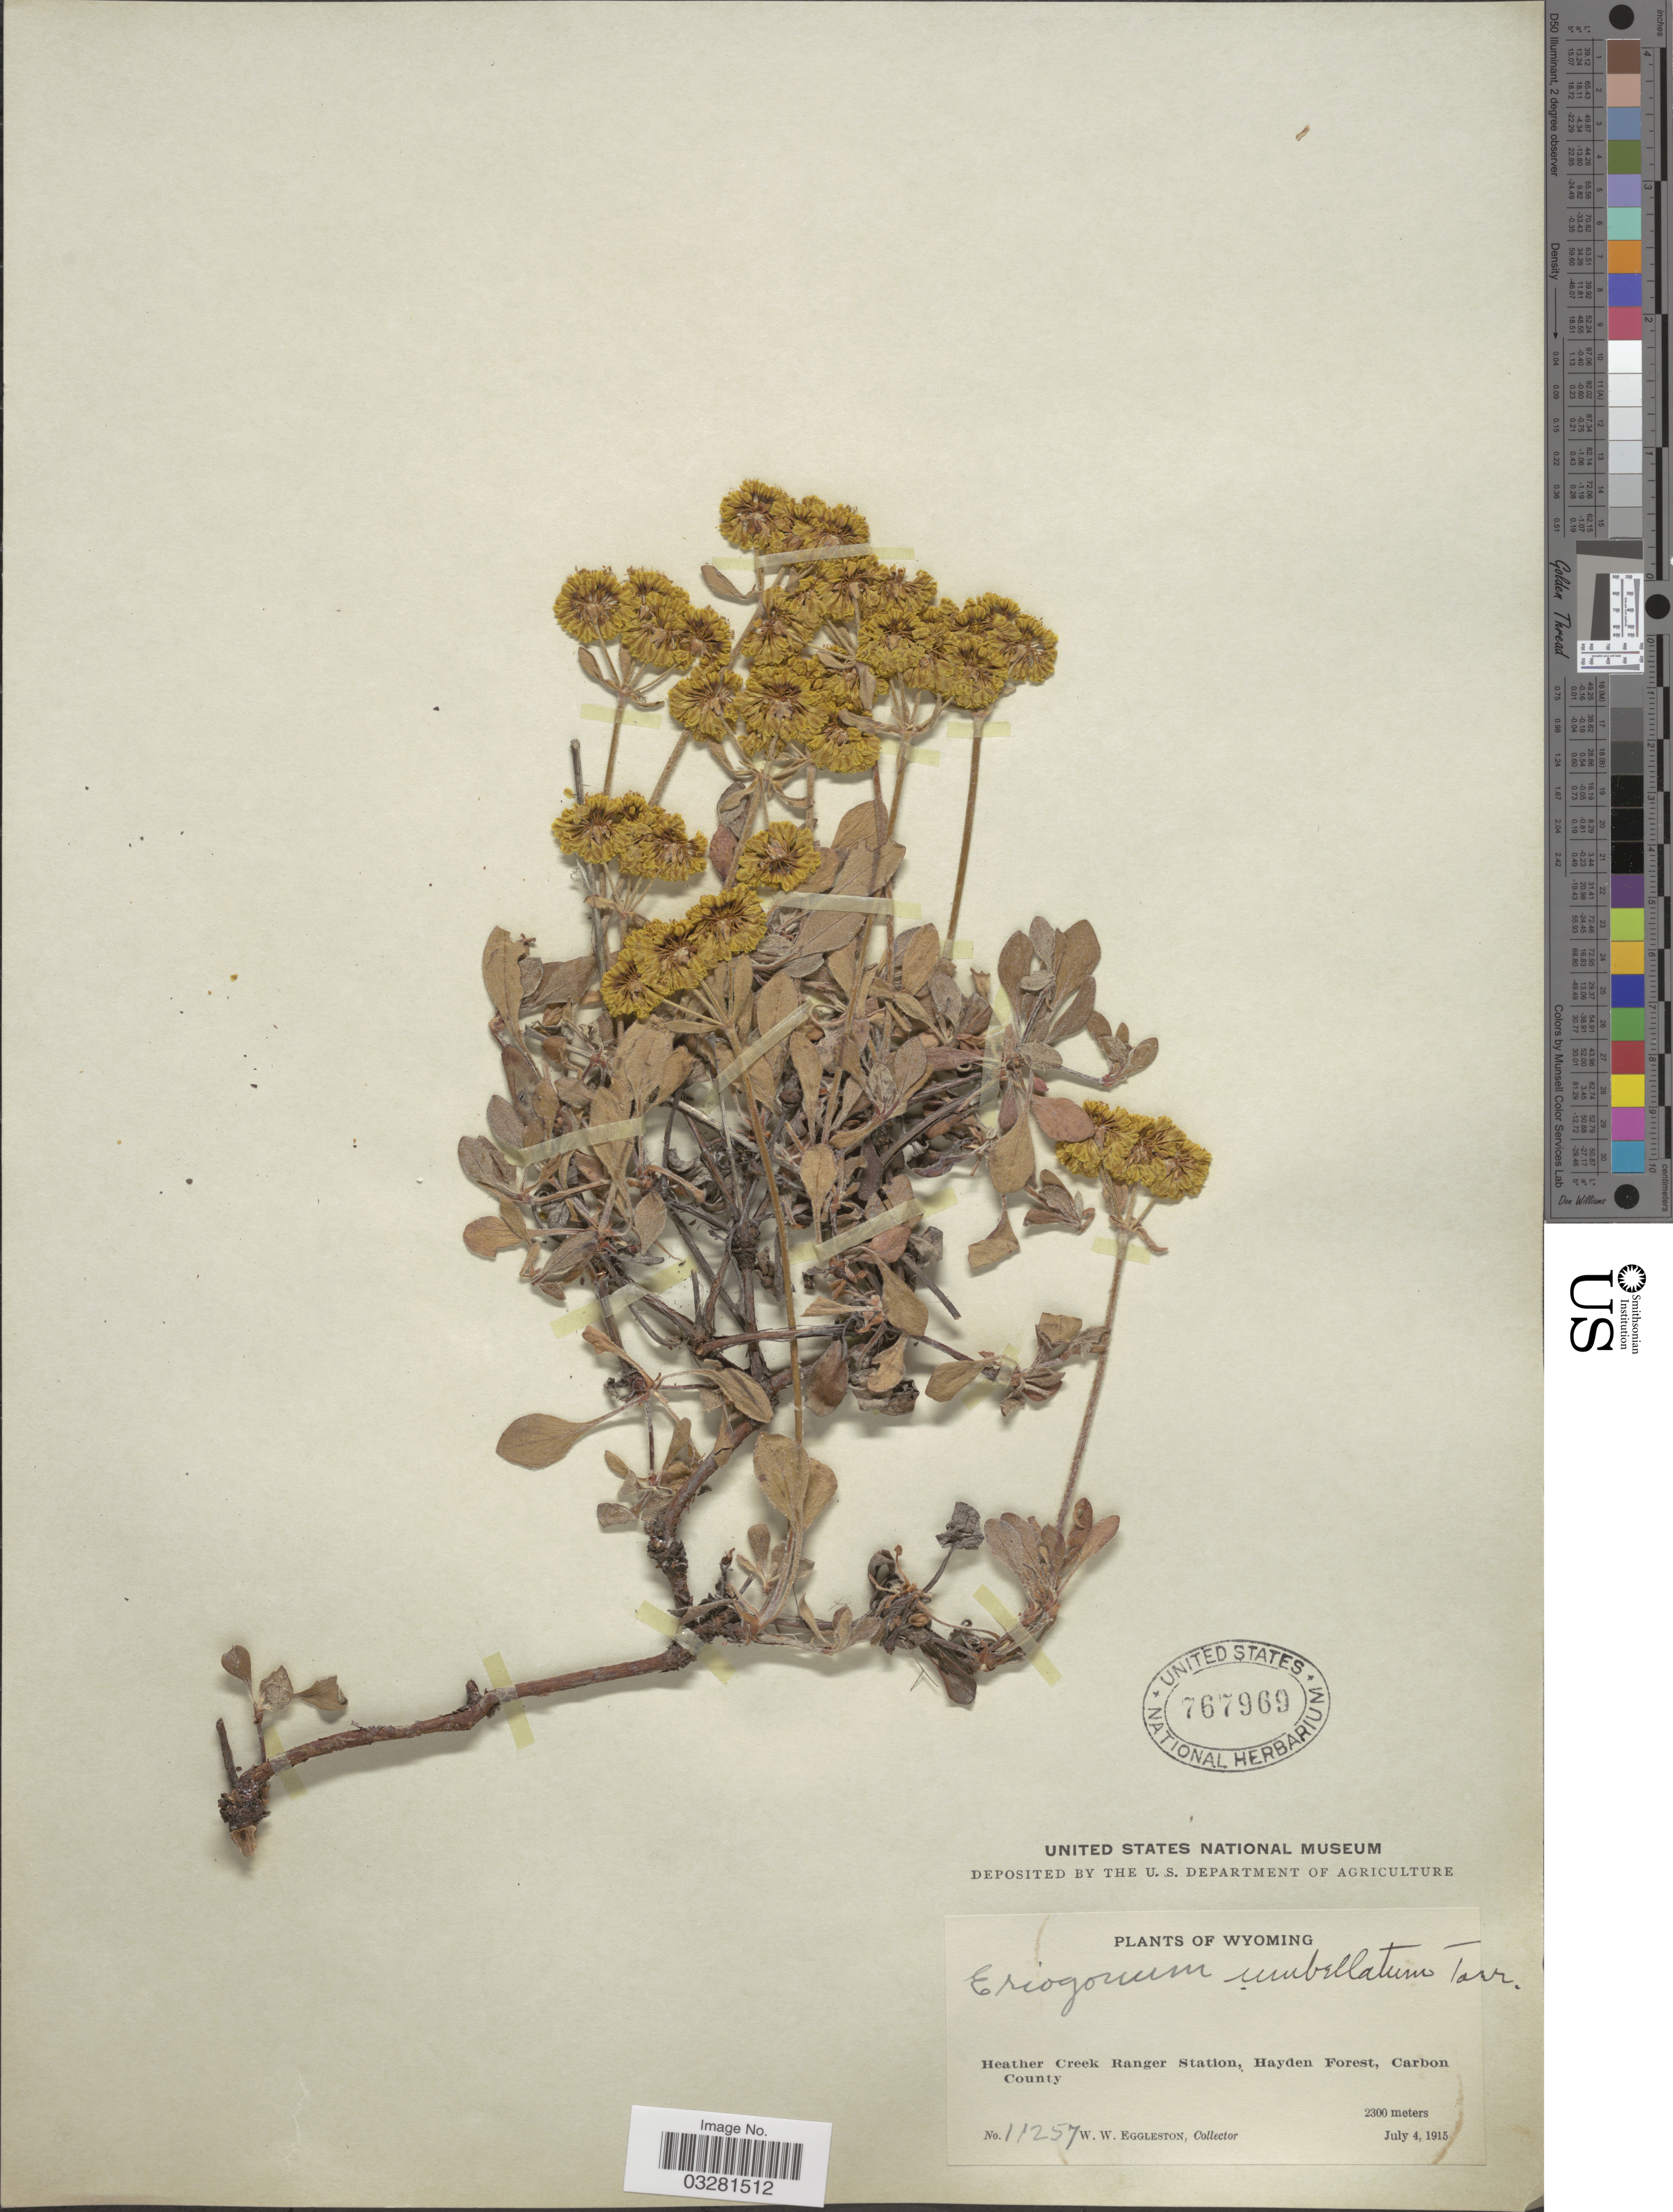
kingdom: Plantae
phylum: Tracheophyta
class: Magnoliopsida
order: Caryophyllales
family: Polygonaceae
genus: Eriogonum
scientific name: Eriogonum umbellatum var. umbellatum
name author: Torr.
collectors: W. W. Eggleston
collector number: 11257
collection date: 1915-07-04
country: United States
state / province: Wyoming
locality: Heather Creek Ranger Station, Hayden Forest, Carbon County.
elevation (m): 2300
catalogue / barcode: US 767969